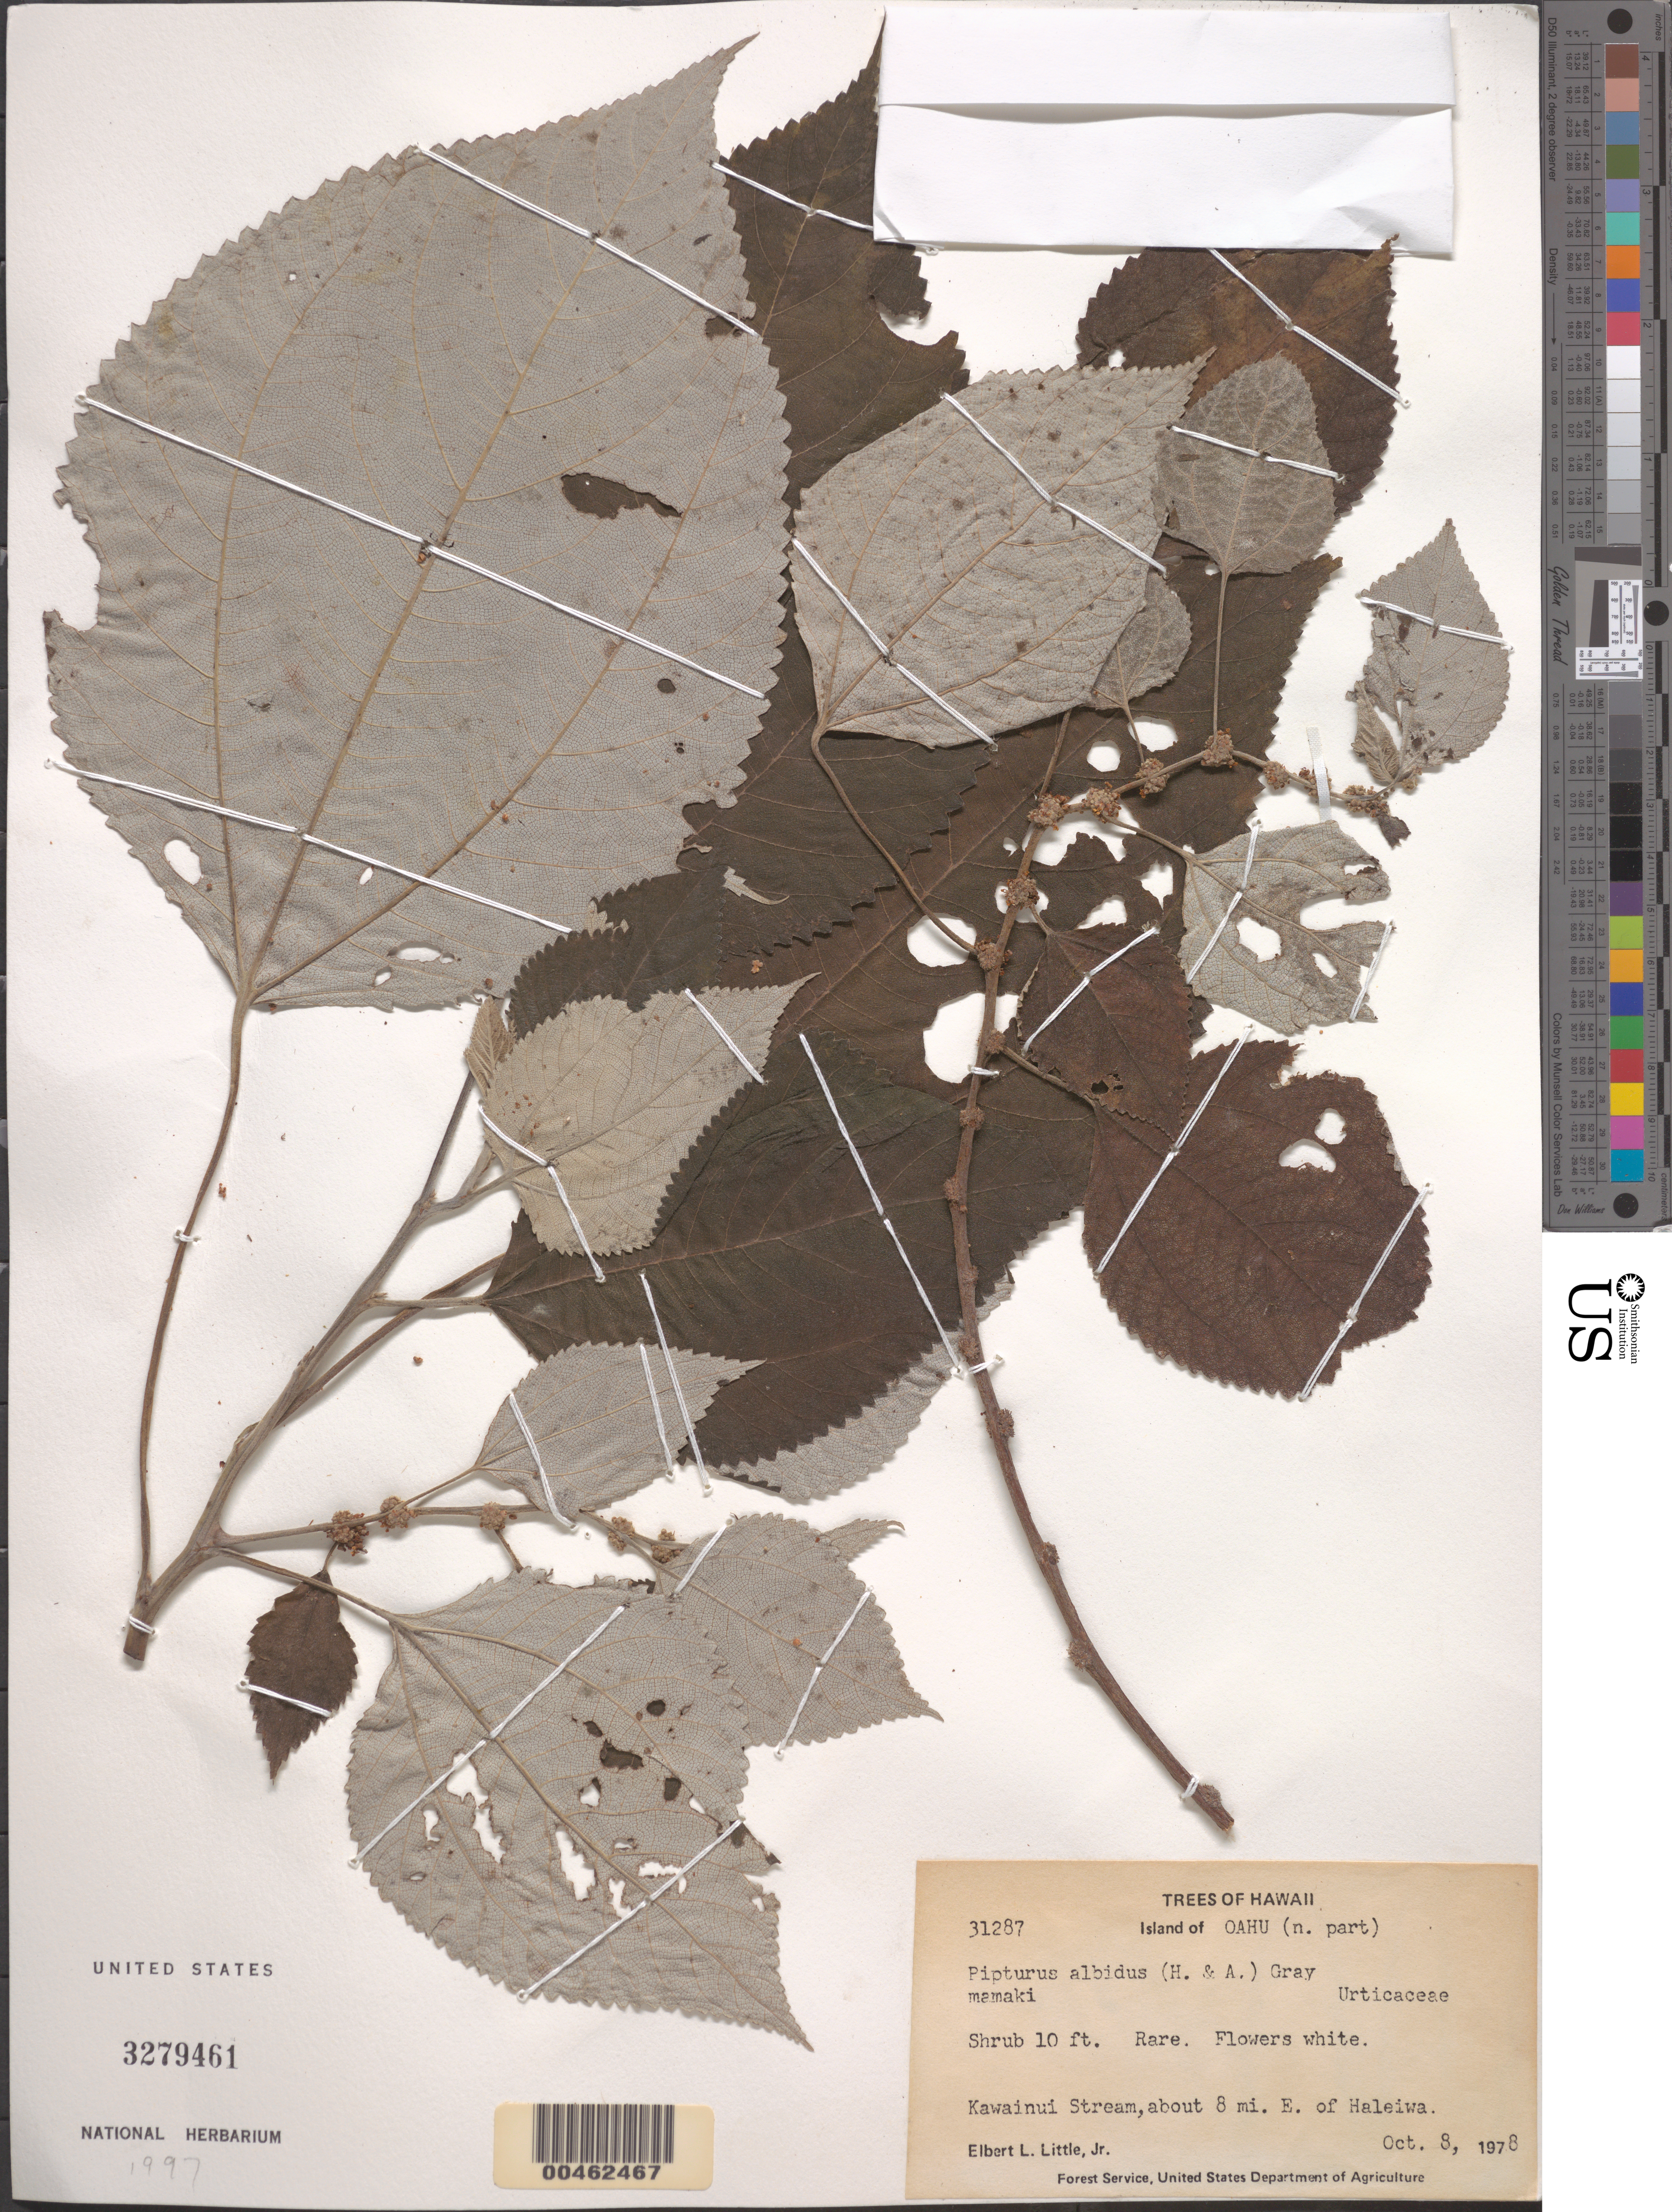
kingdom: Plantae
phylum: Tracheophyta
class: Magnoliopsida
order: Rosales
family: Urticaceae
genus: Pipturus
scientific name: Pipturus albidus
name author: (Hook. & Arn.) A. Gray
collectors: E. L. Little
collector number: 31287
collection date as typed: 8 Oct 1978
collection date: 1978-10-08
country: United States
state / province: Hawaii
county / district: Honolulu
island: Oahu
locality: N part of Oahu, Kawainui Stream, about 8 mi E of Haleiwa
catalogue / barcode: US 3279461